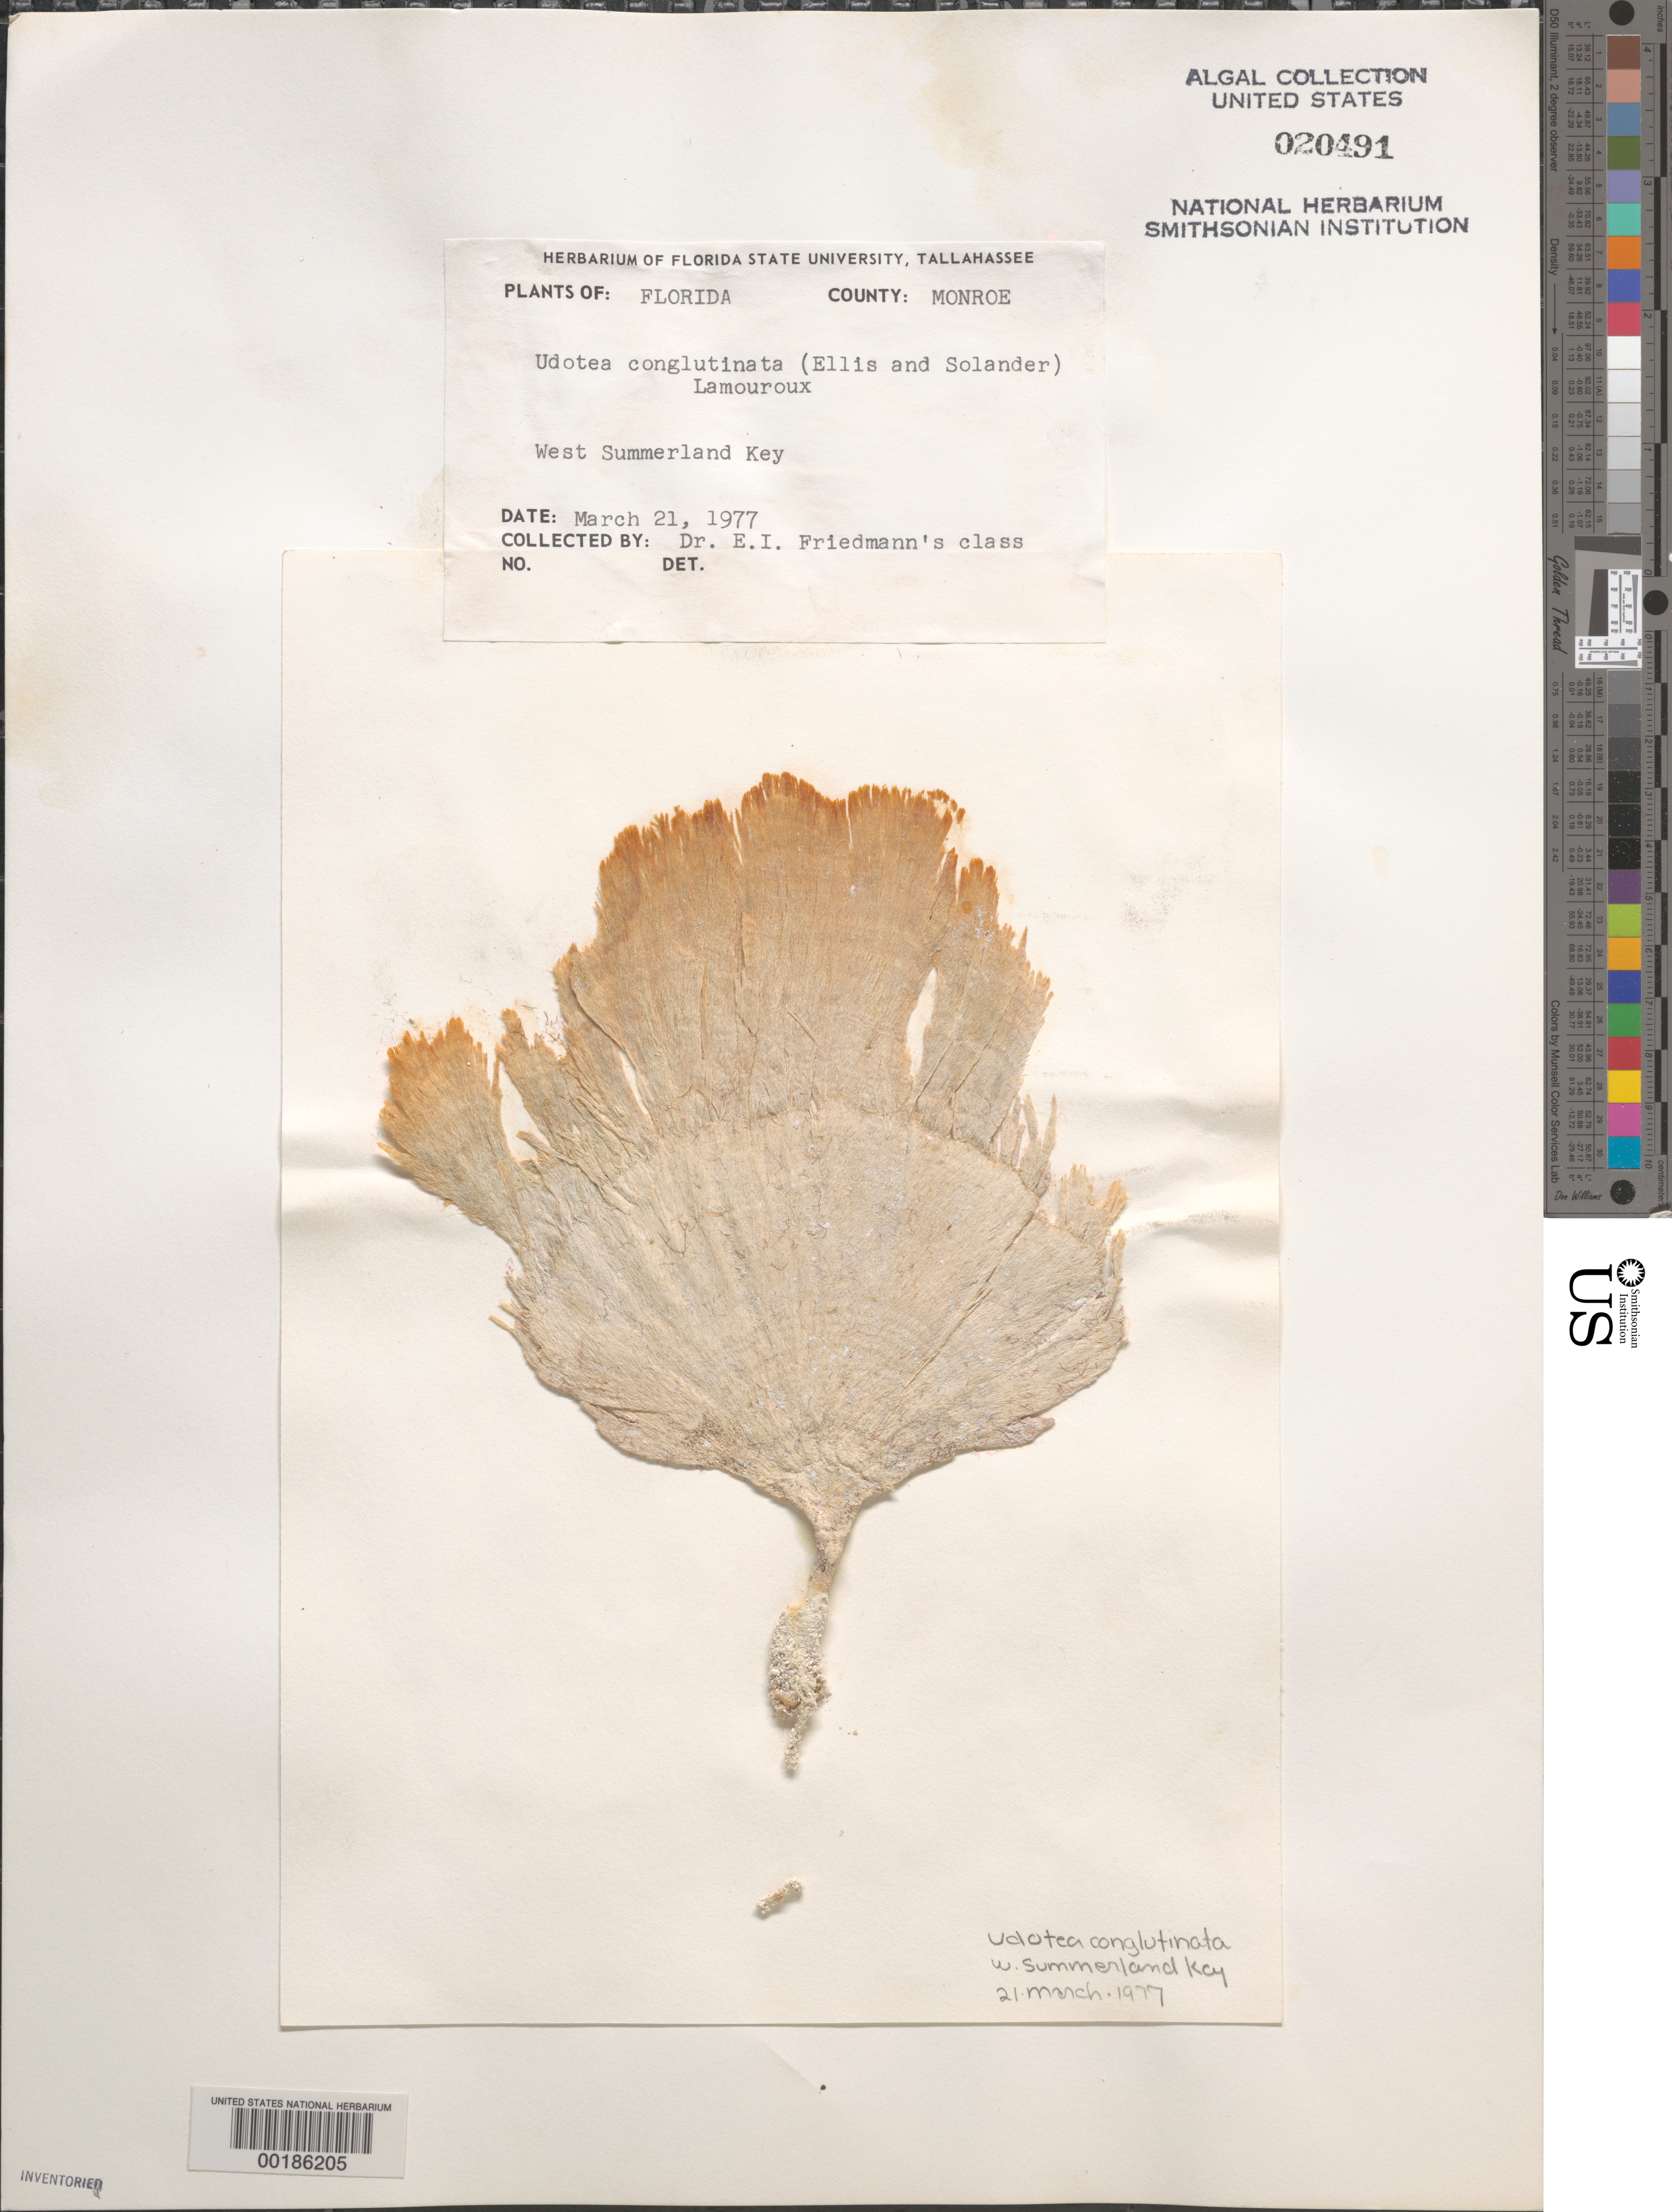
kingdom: Plantae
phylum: Chlorophyta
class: Ulvophyceae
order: Bryopsidales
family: Udoteaceae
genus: Udotea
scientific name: Udotea conglutinata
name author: (Ellis & Sol.) J.V.Lamouroux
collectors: E. Friedmann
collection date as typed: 21 Mar 1977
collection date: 1977-03-21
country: United States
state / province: Florida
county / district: Monroe County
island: West Summerland Key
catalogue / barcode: US 20491